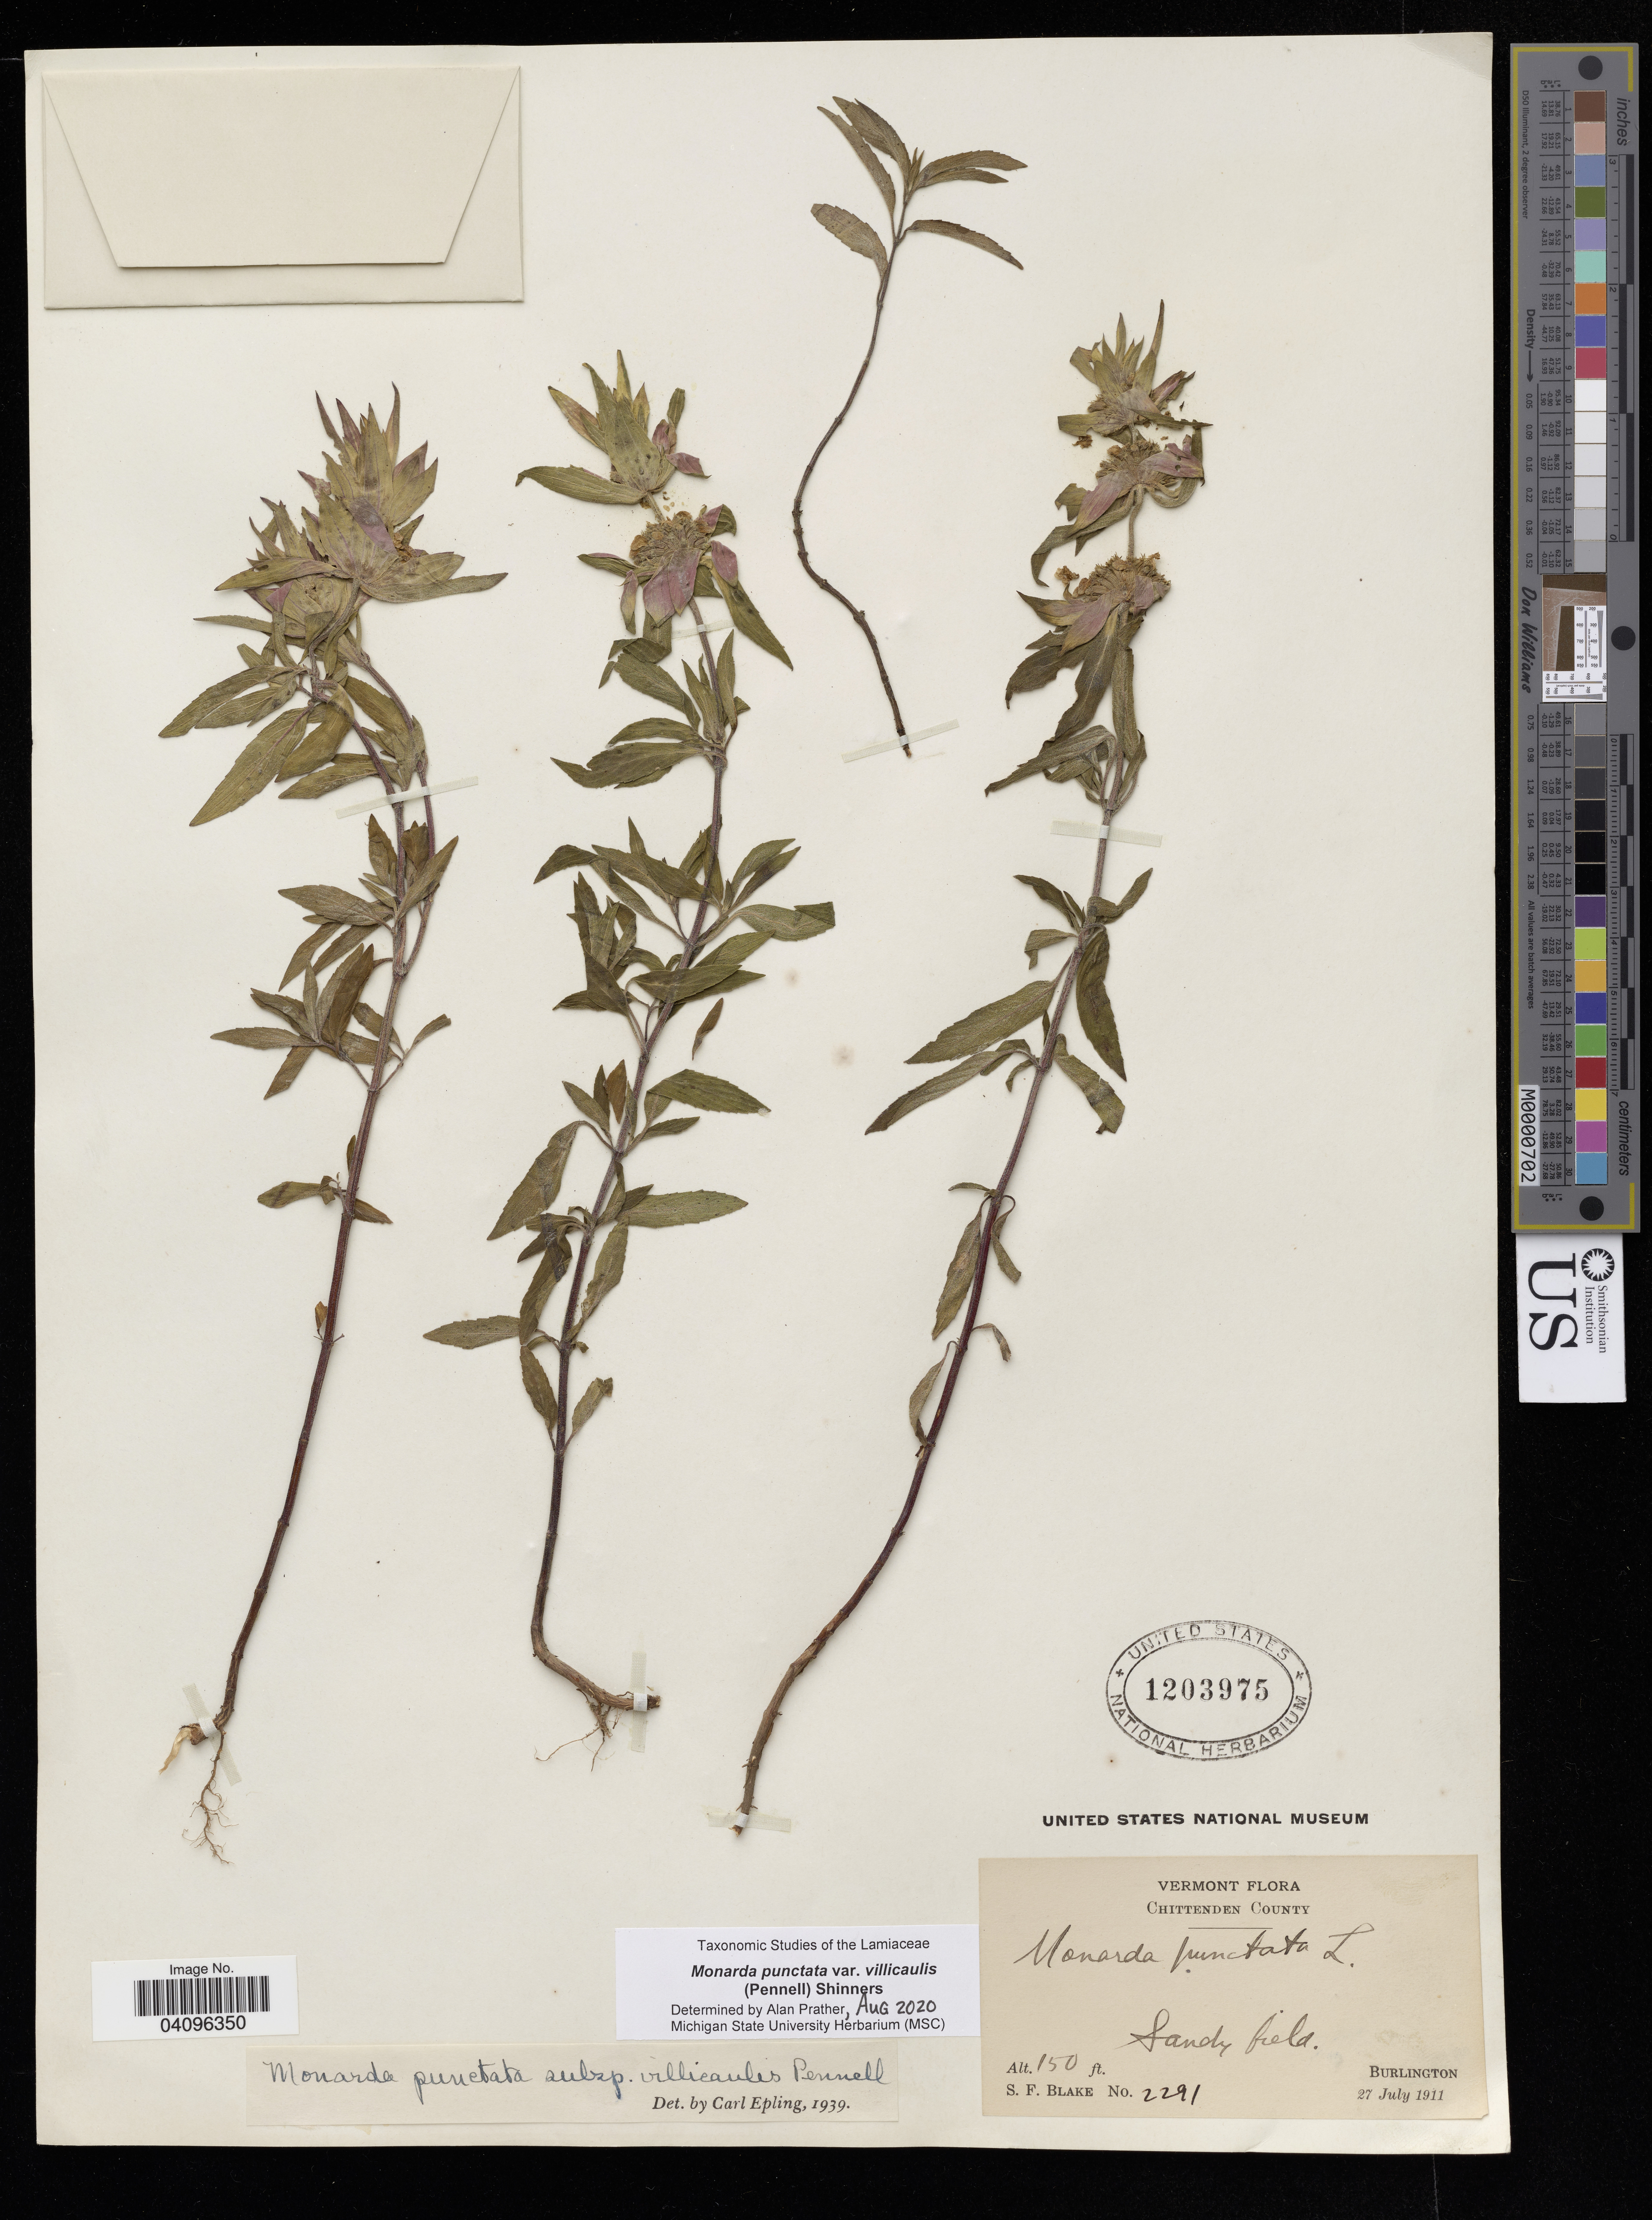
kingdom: Plantae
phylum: Tracheophyta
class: Magnoliopsida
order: Lamiales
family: Lamiaceae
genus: Monarda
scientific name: Monarda punctata var. villicaulis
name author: (Pennell) Shinners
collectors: S. Blake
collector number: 2291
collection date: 1911-07-27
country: United States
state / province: Vermont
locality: Chittenden County, Burlington.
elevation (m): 46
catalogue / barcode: US 1203975